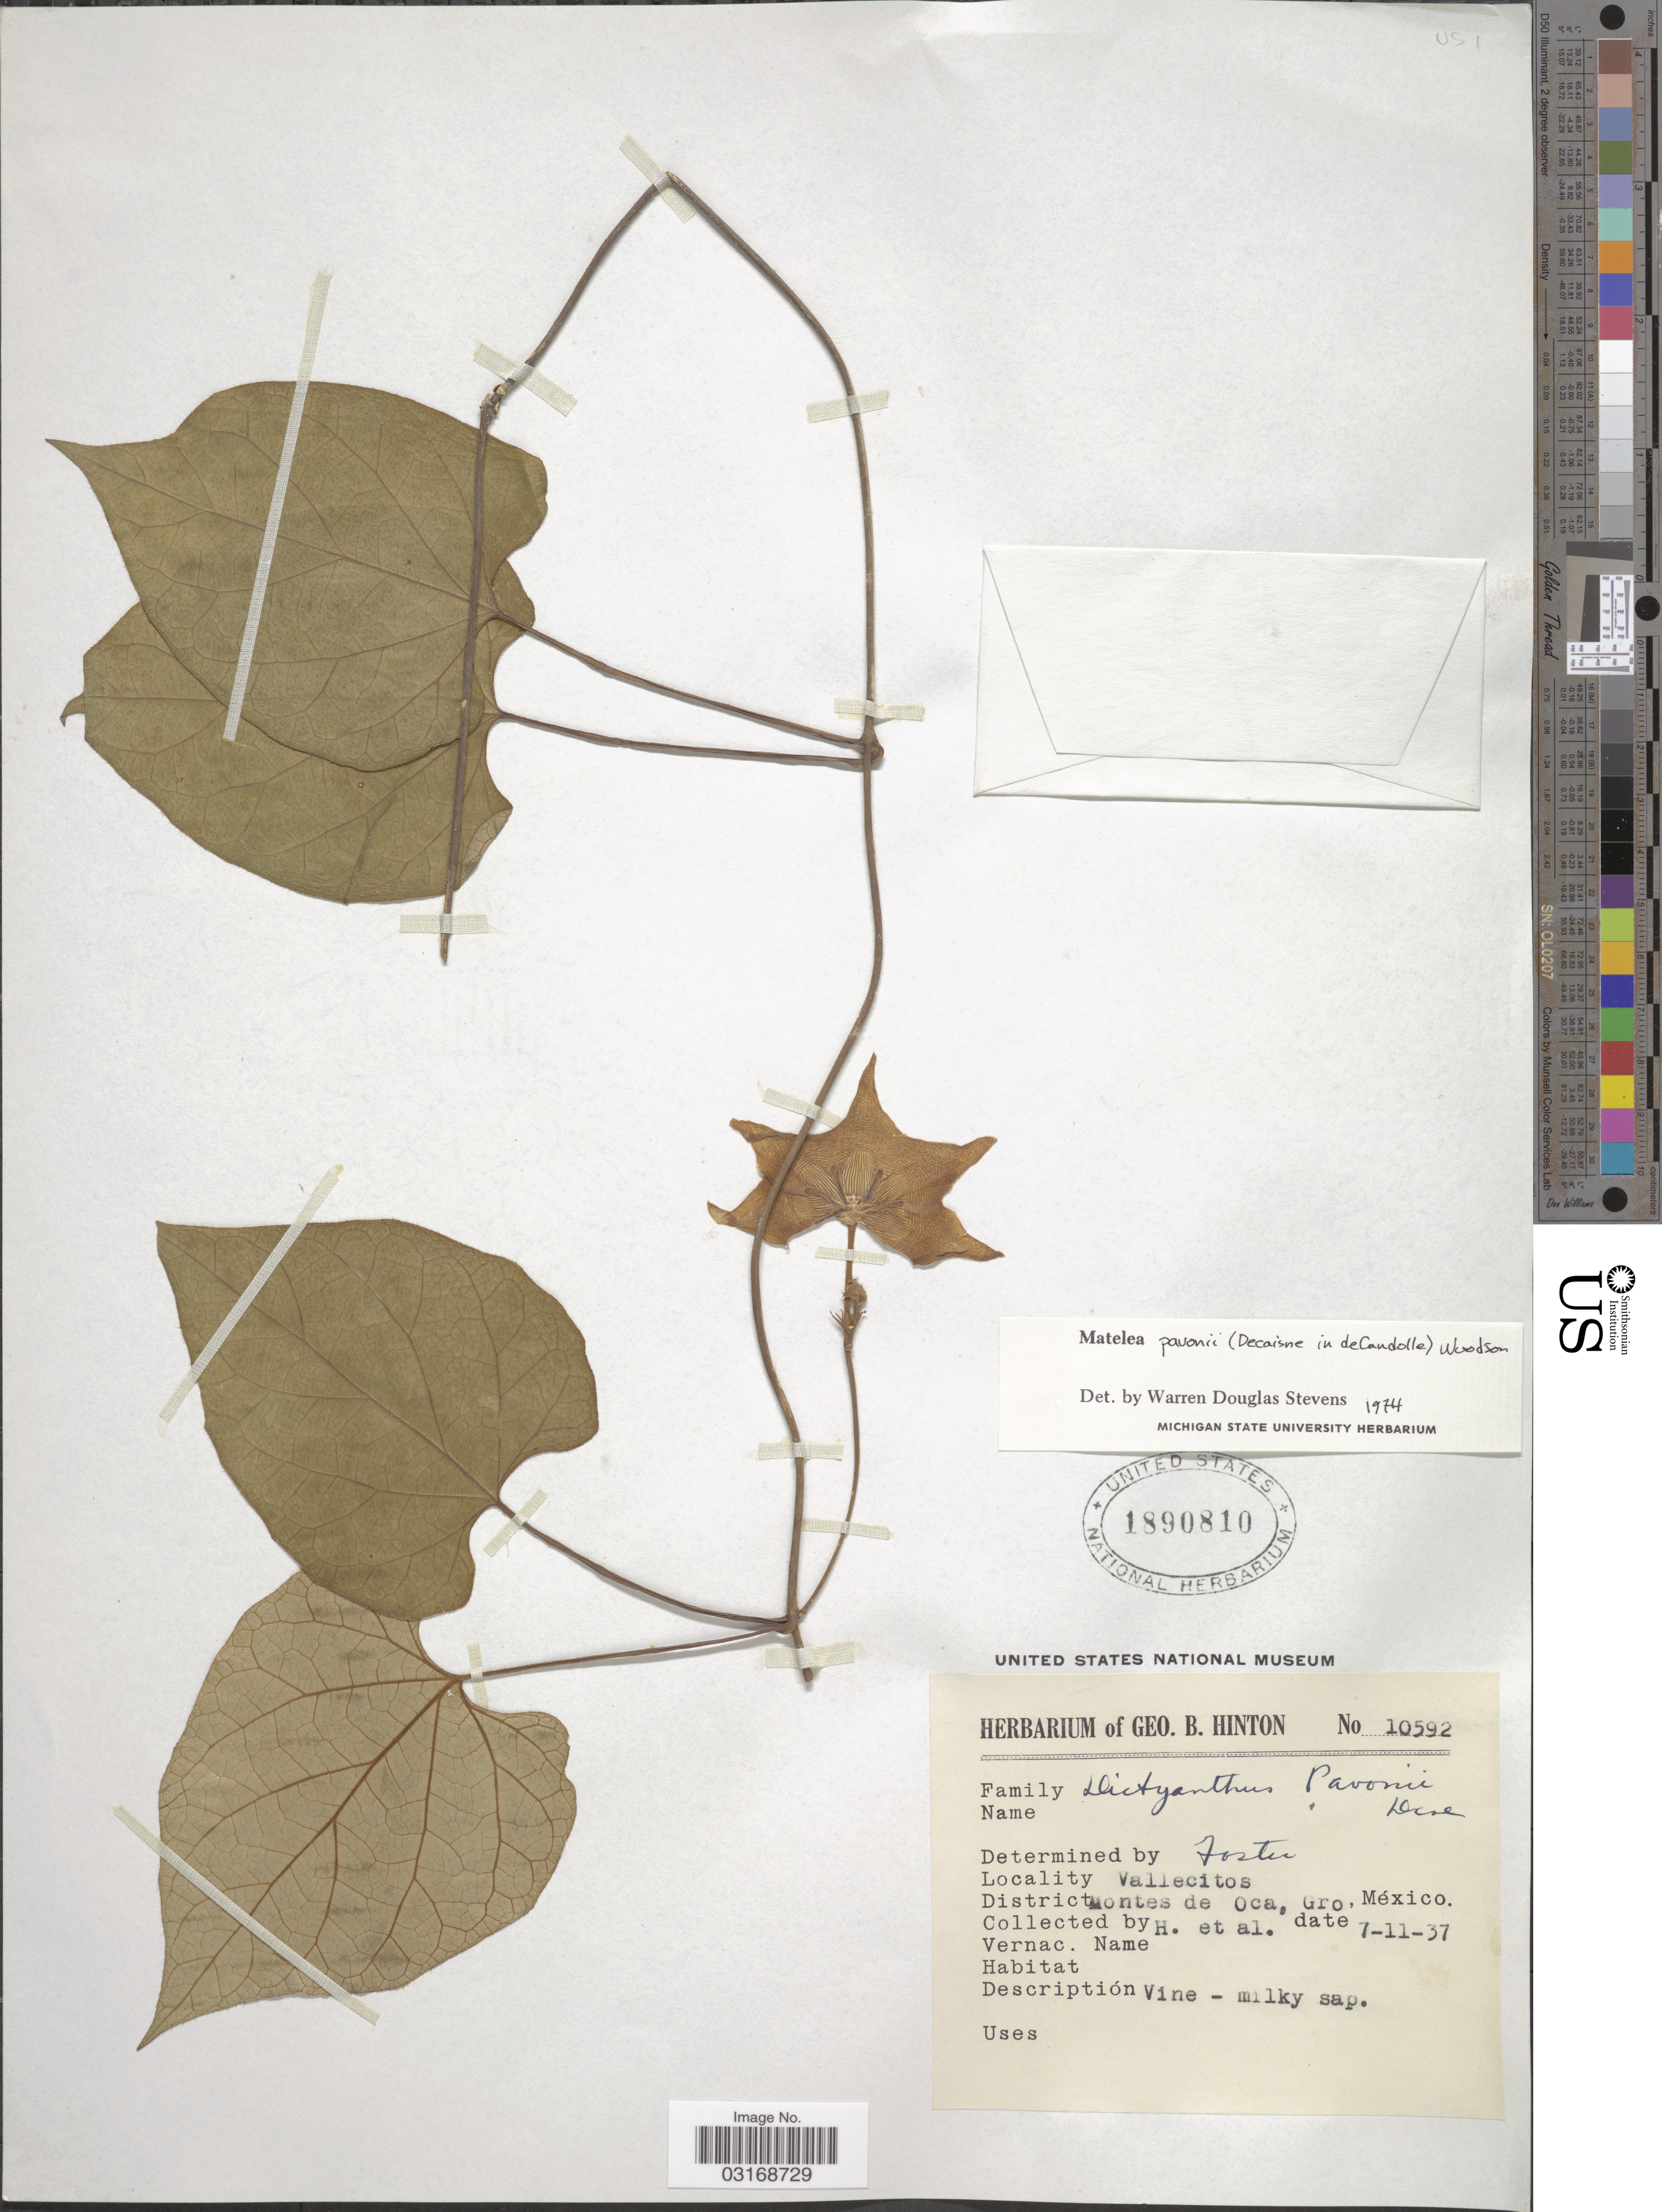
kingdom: Plantae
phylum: Tracheophyta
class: Magnoliopsida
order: Gentianales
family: Apocynaceae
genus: Matelea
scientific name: Matelea pavonii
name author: (Decne.) Woodson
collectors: G. B. Hinton & et al.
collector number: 10592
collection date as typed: Transcribed d/m/y: 11/7/37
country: Mexico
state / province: Guerrero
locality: Vallecitos. District Montes de Oca, Gro.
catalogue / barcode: US 1890810